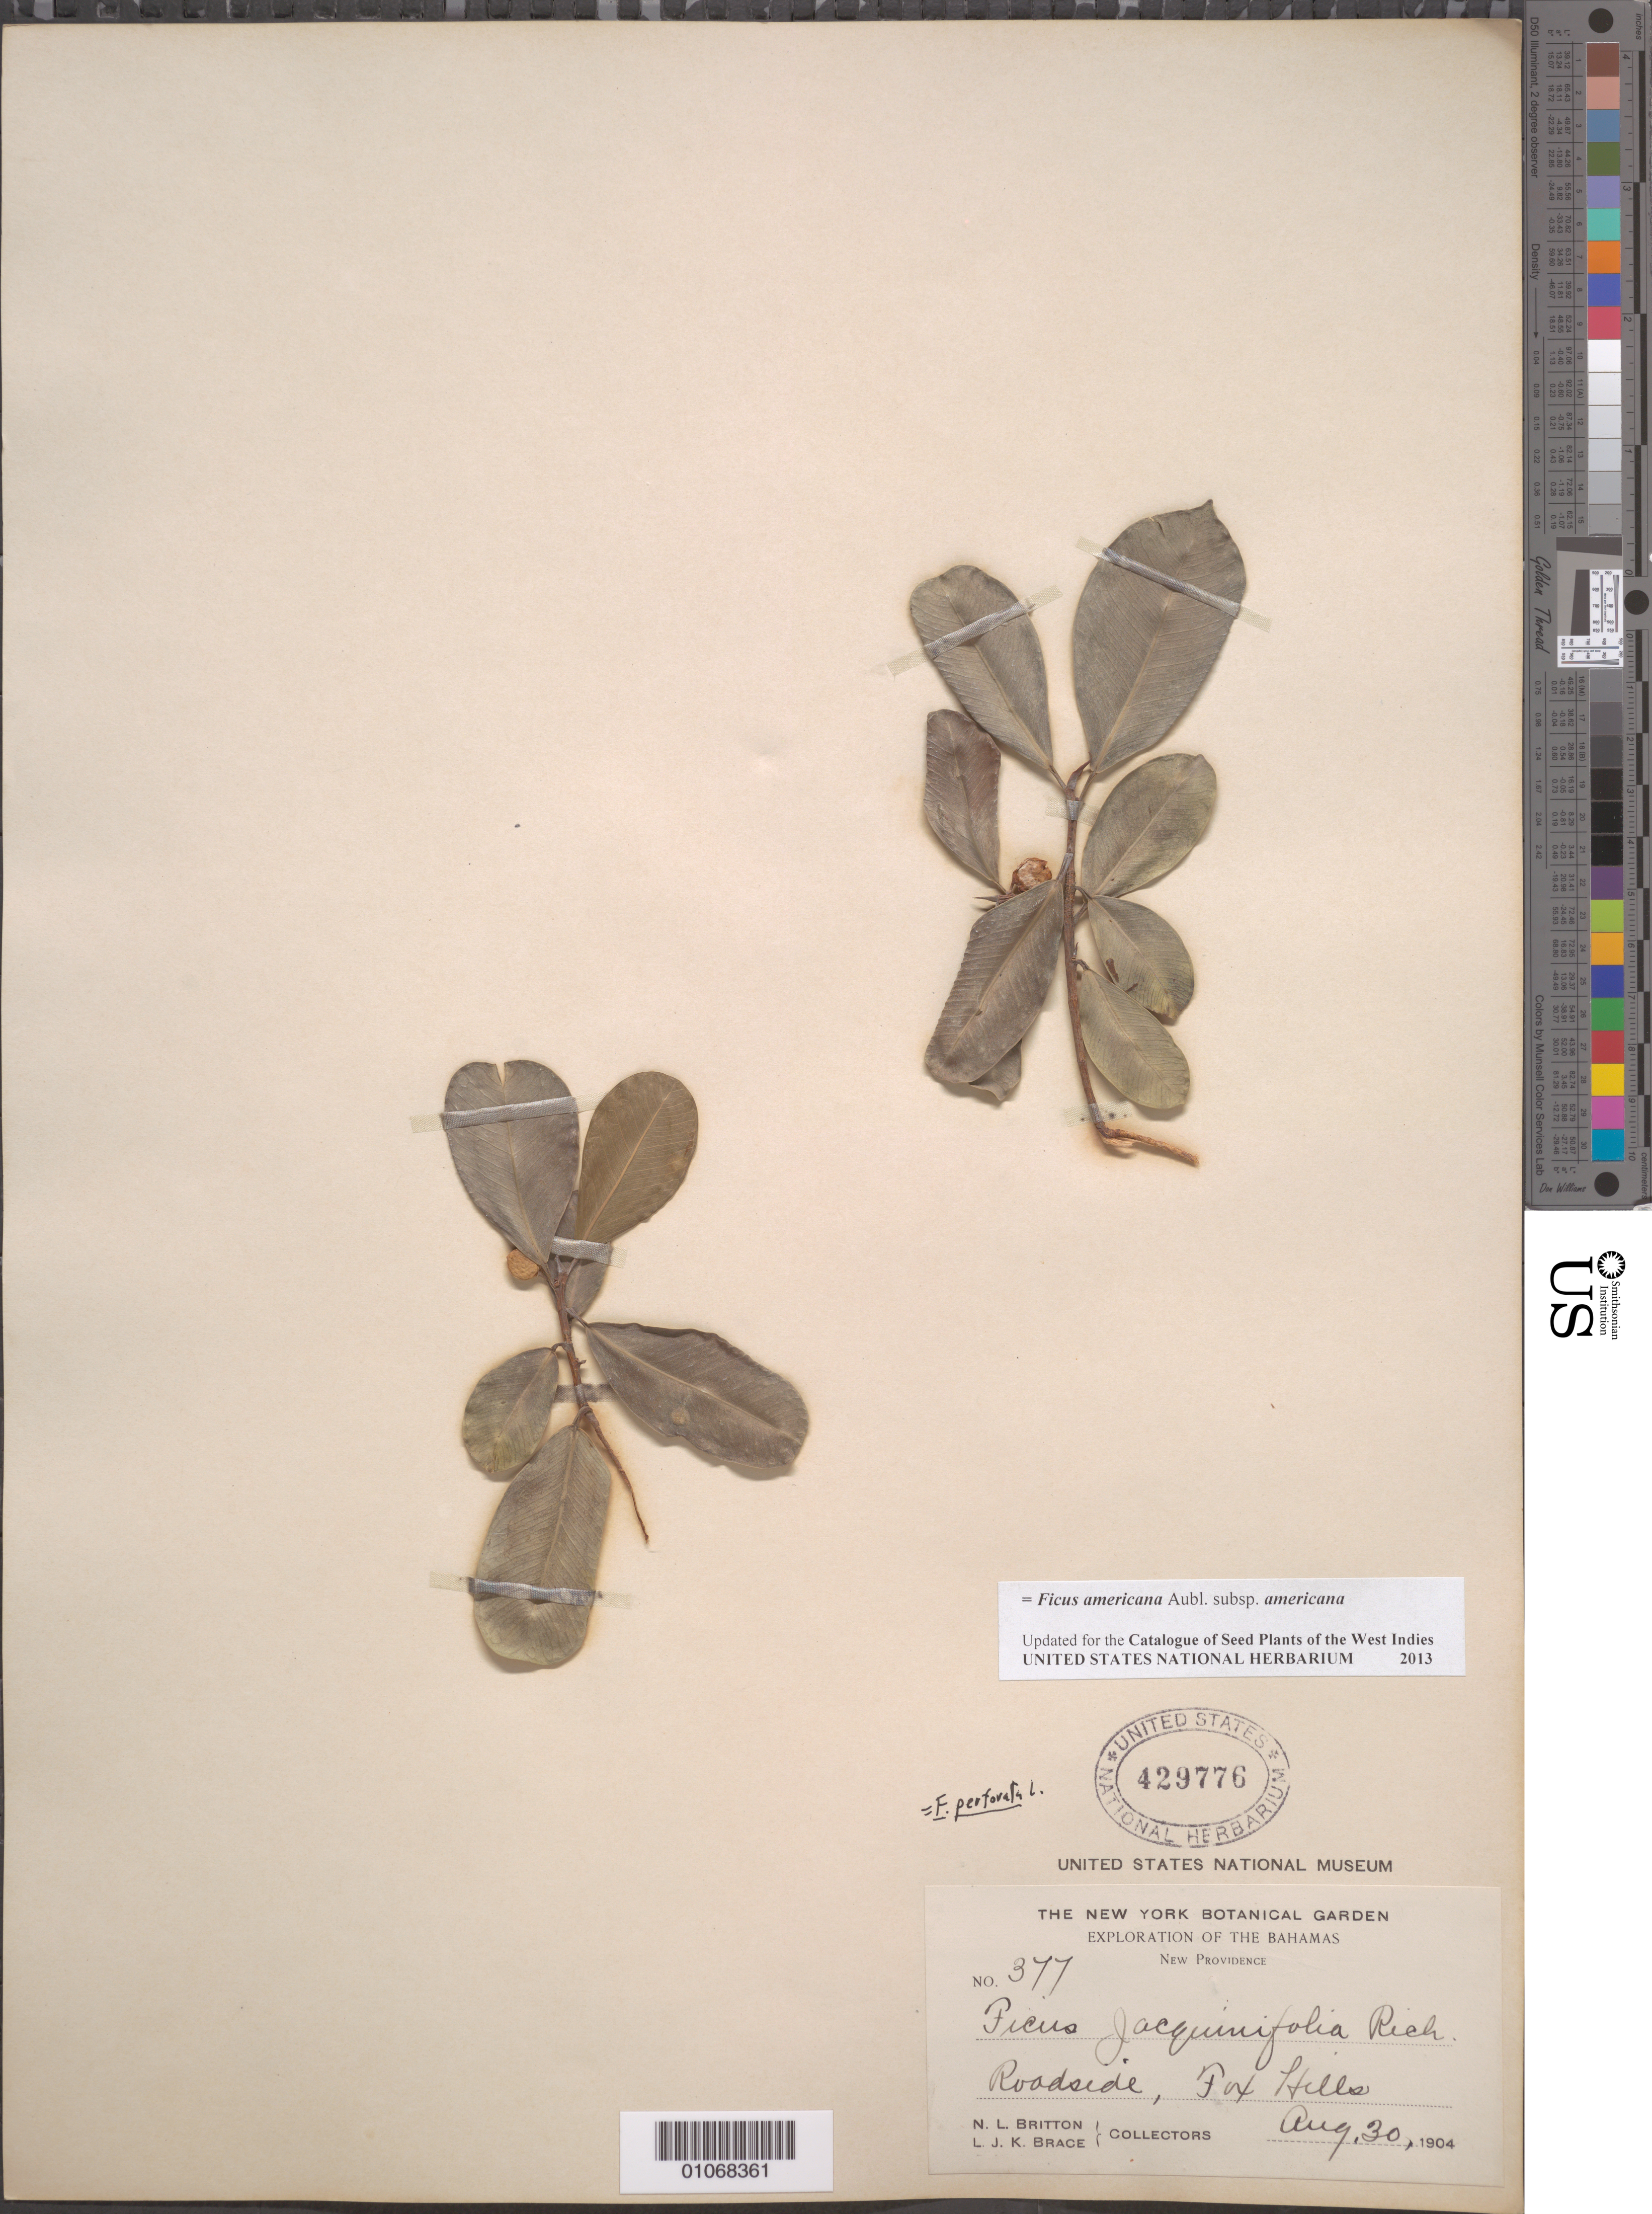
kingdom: Plantae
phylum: Tracheophyta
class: Magnoliopsida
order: Rosales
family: Moraceae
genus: Ficus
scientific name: Ficus perforata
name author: L.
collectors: N. Britton & L. J. K. Brace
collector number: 377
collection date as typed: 30 Aug 1904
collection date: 1904-08-30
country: Bahamas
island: New Providence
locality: Roadside, Fox Hill.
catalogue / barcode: US 429776